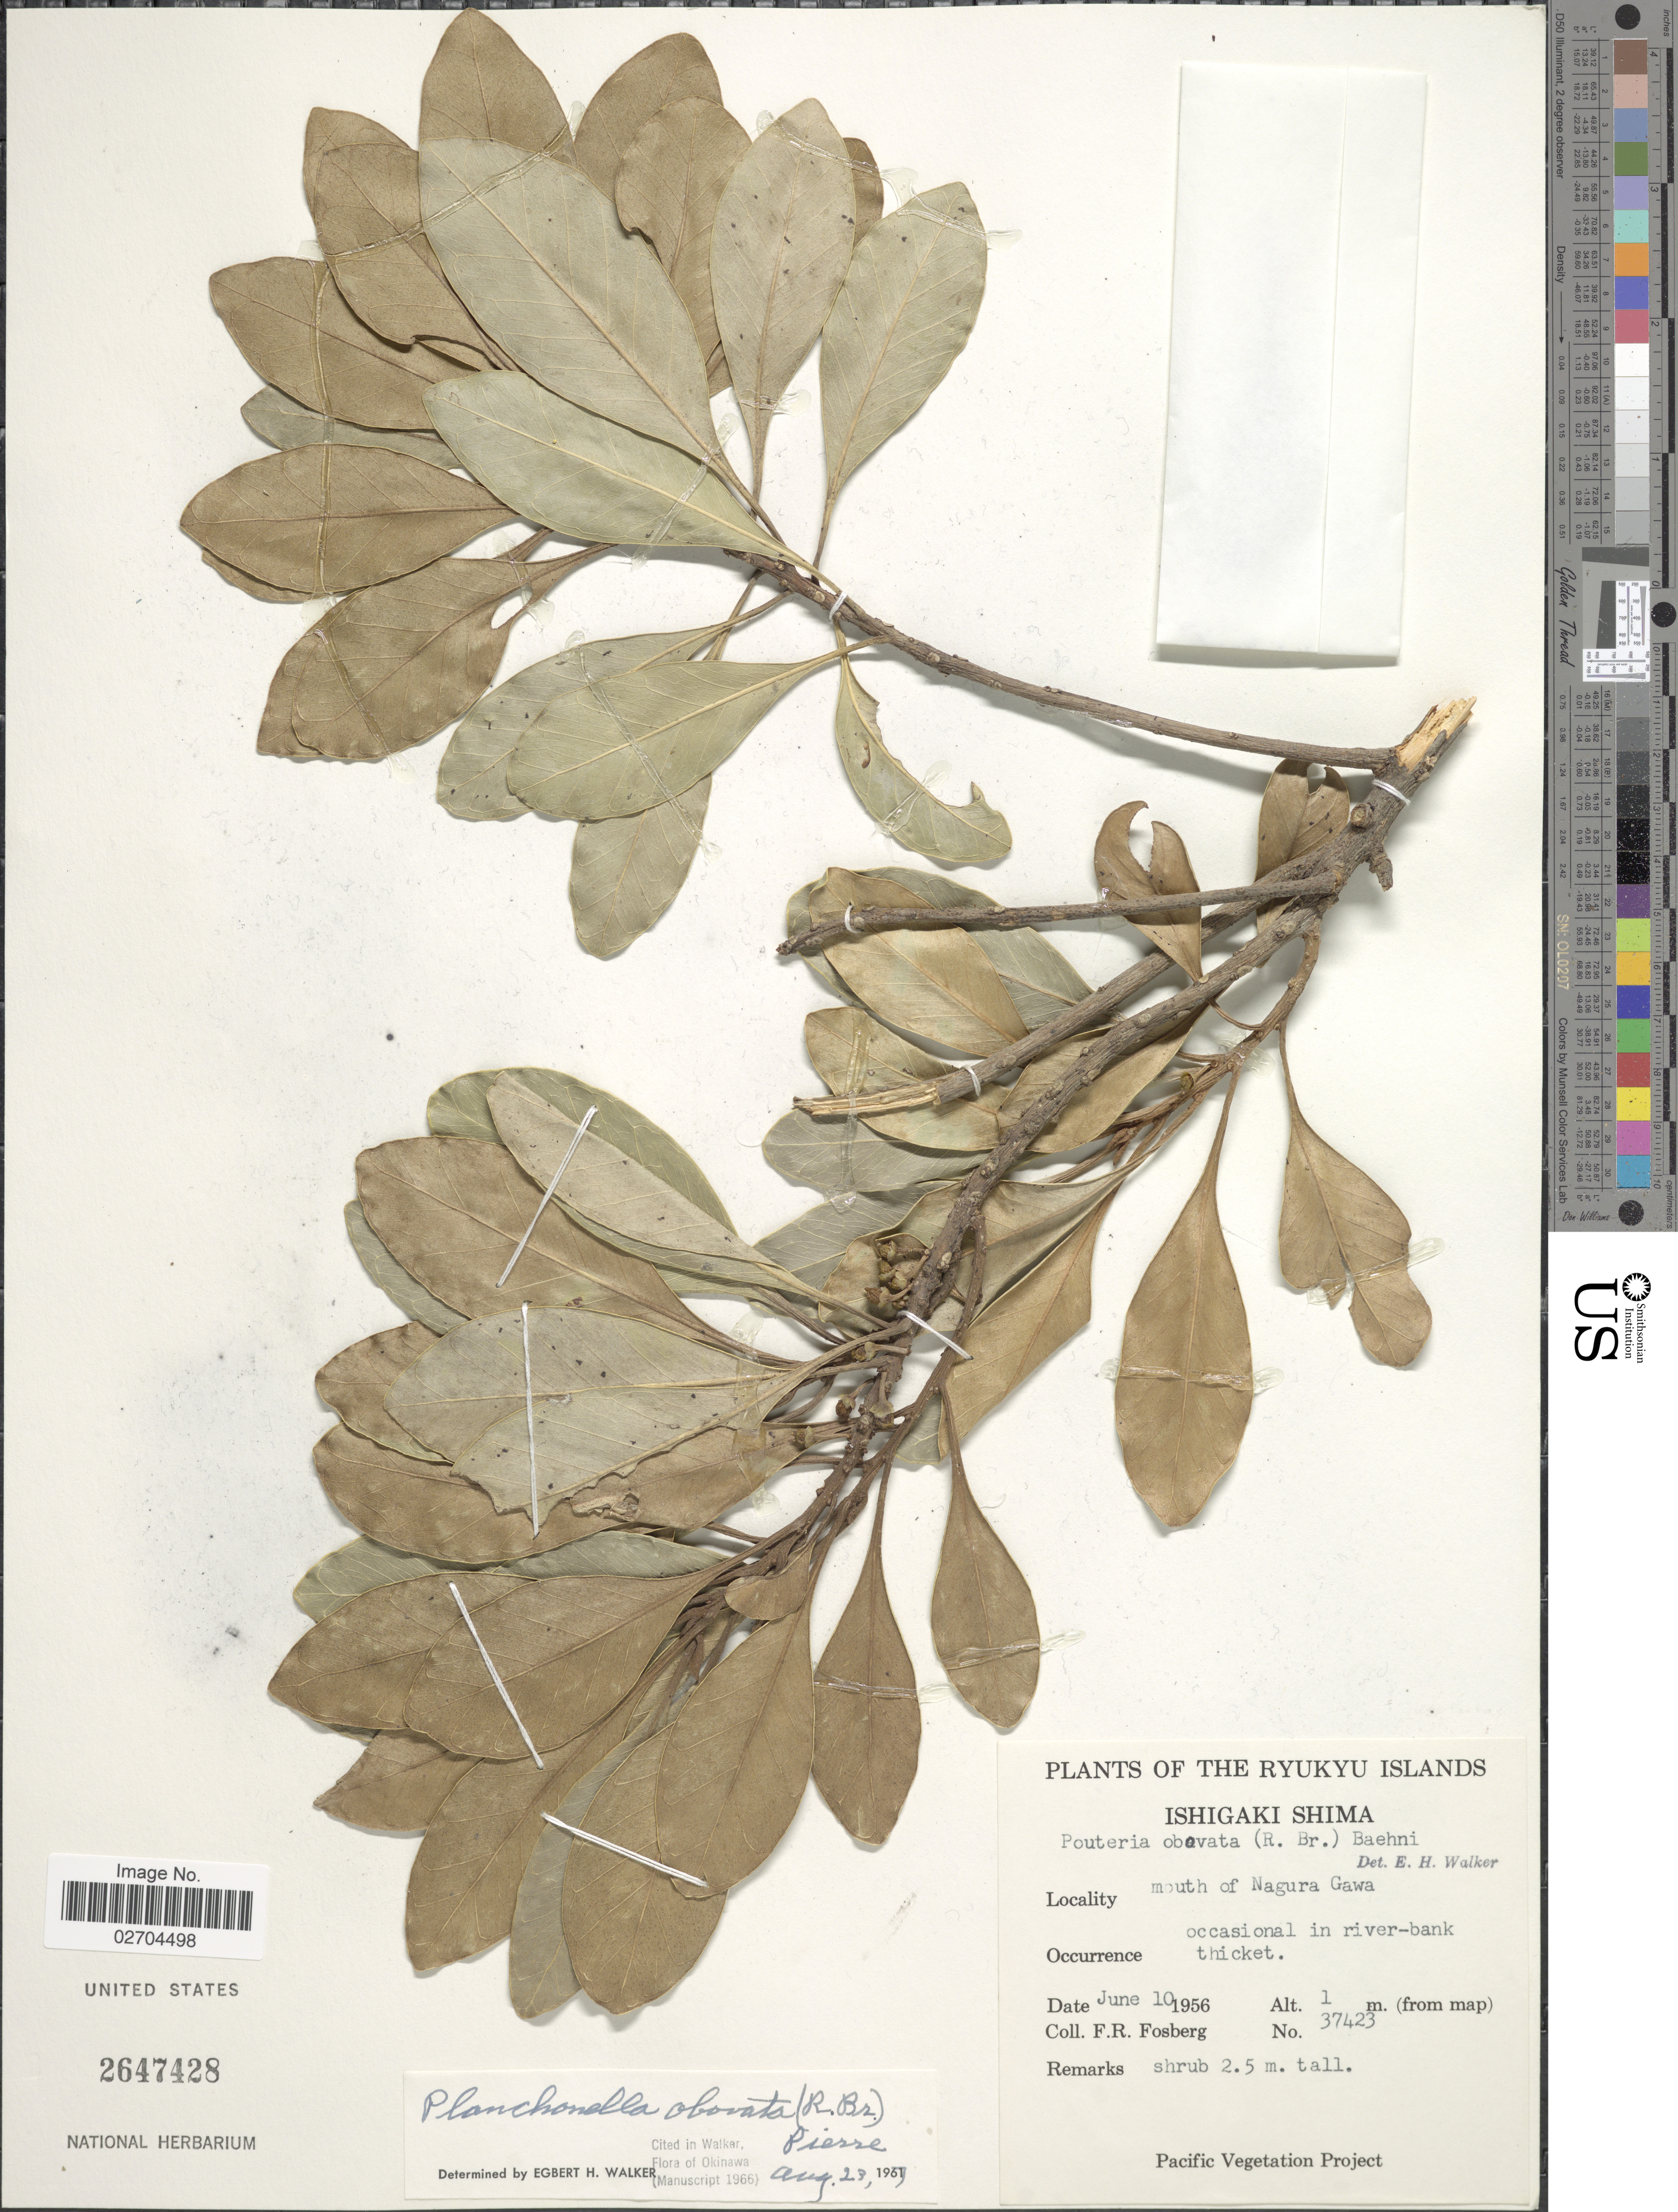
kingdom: Plantae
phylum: Tracheophyta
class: Magnoliopsida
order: Ericales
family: Sapotaceae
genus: Planchonella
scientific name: Planchonella obovata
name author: (R. Br.) Pierre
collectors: F. R. Fosberg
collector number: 37423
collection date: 1956-06-10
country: Japan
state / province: Okinawa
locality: Ryukyu Islands, Ishigaki Shima, mouth of Nagura Gawa.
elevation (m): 1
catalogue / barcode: US 2647428